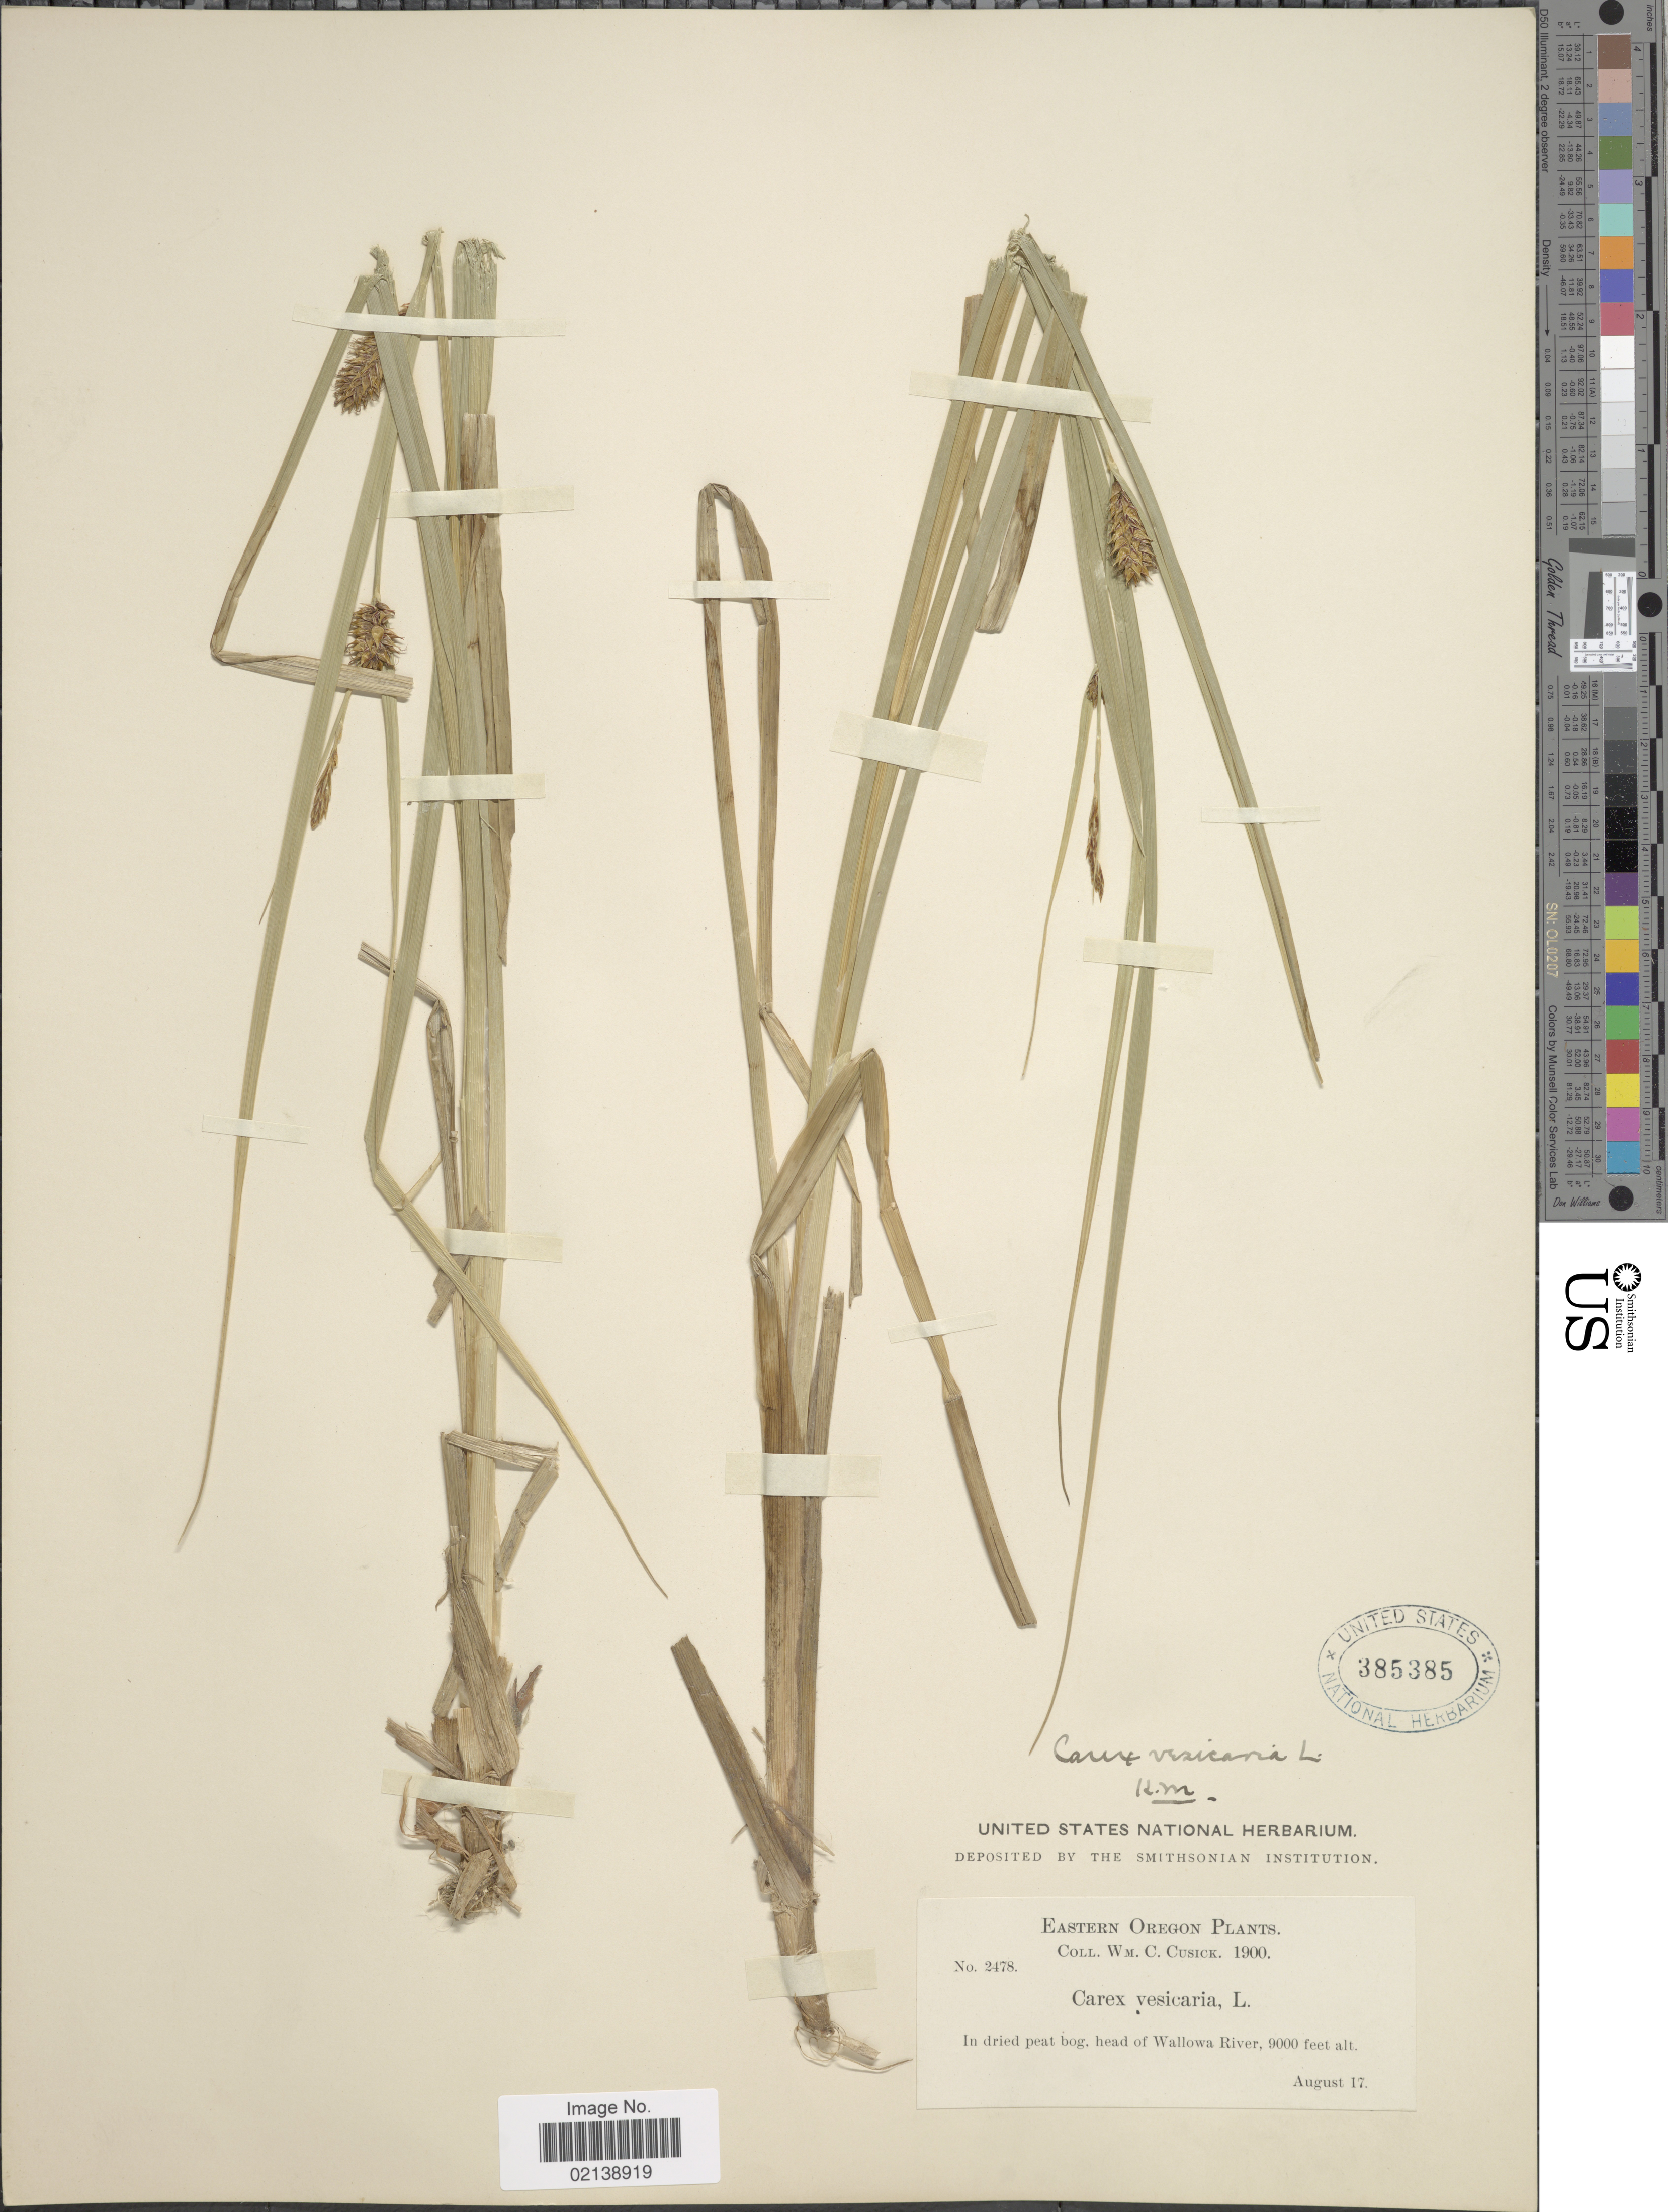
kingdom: Plantae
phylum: Tracheophyta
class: Liliopsida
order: Poales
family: Cyperaceae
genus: Carex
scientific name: Carex vesicaria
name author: L.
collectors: W. C. Cusick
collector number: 2478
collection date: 1900-08-17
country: United States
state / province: Oregon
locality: Eastern Oregon, head of Wallowa River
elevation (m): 2743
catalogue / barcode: US 385385